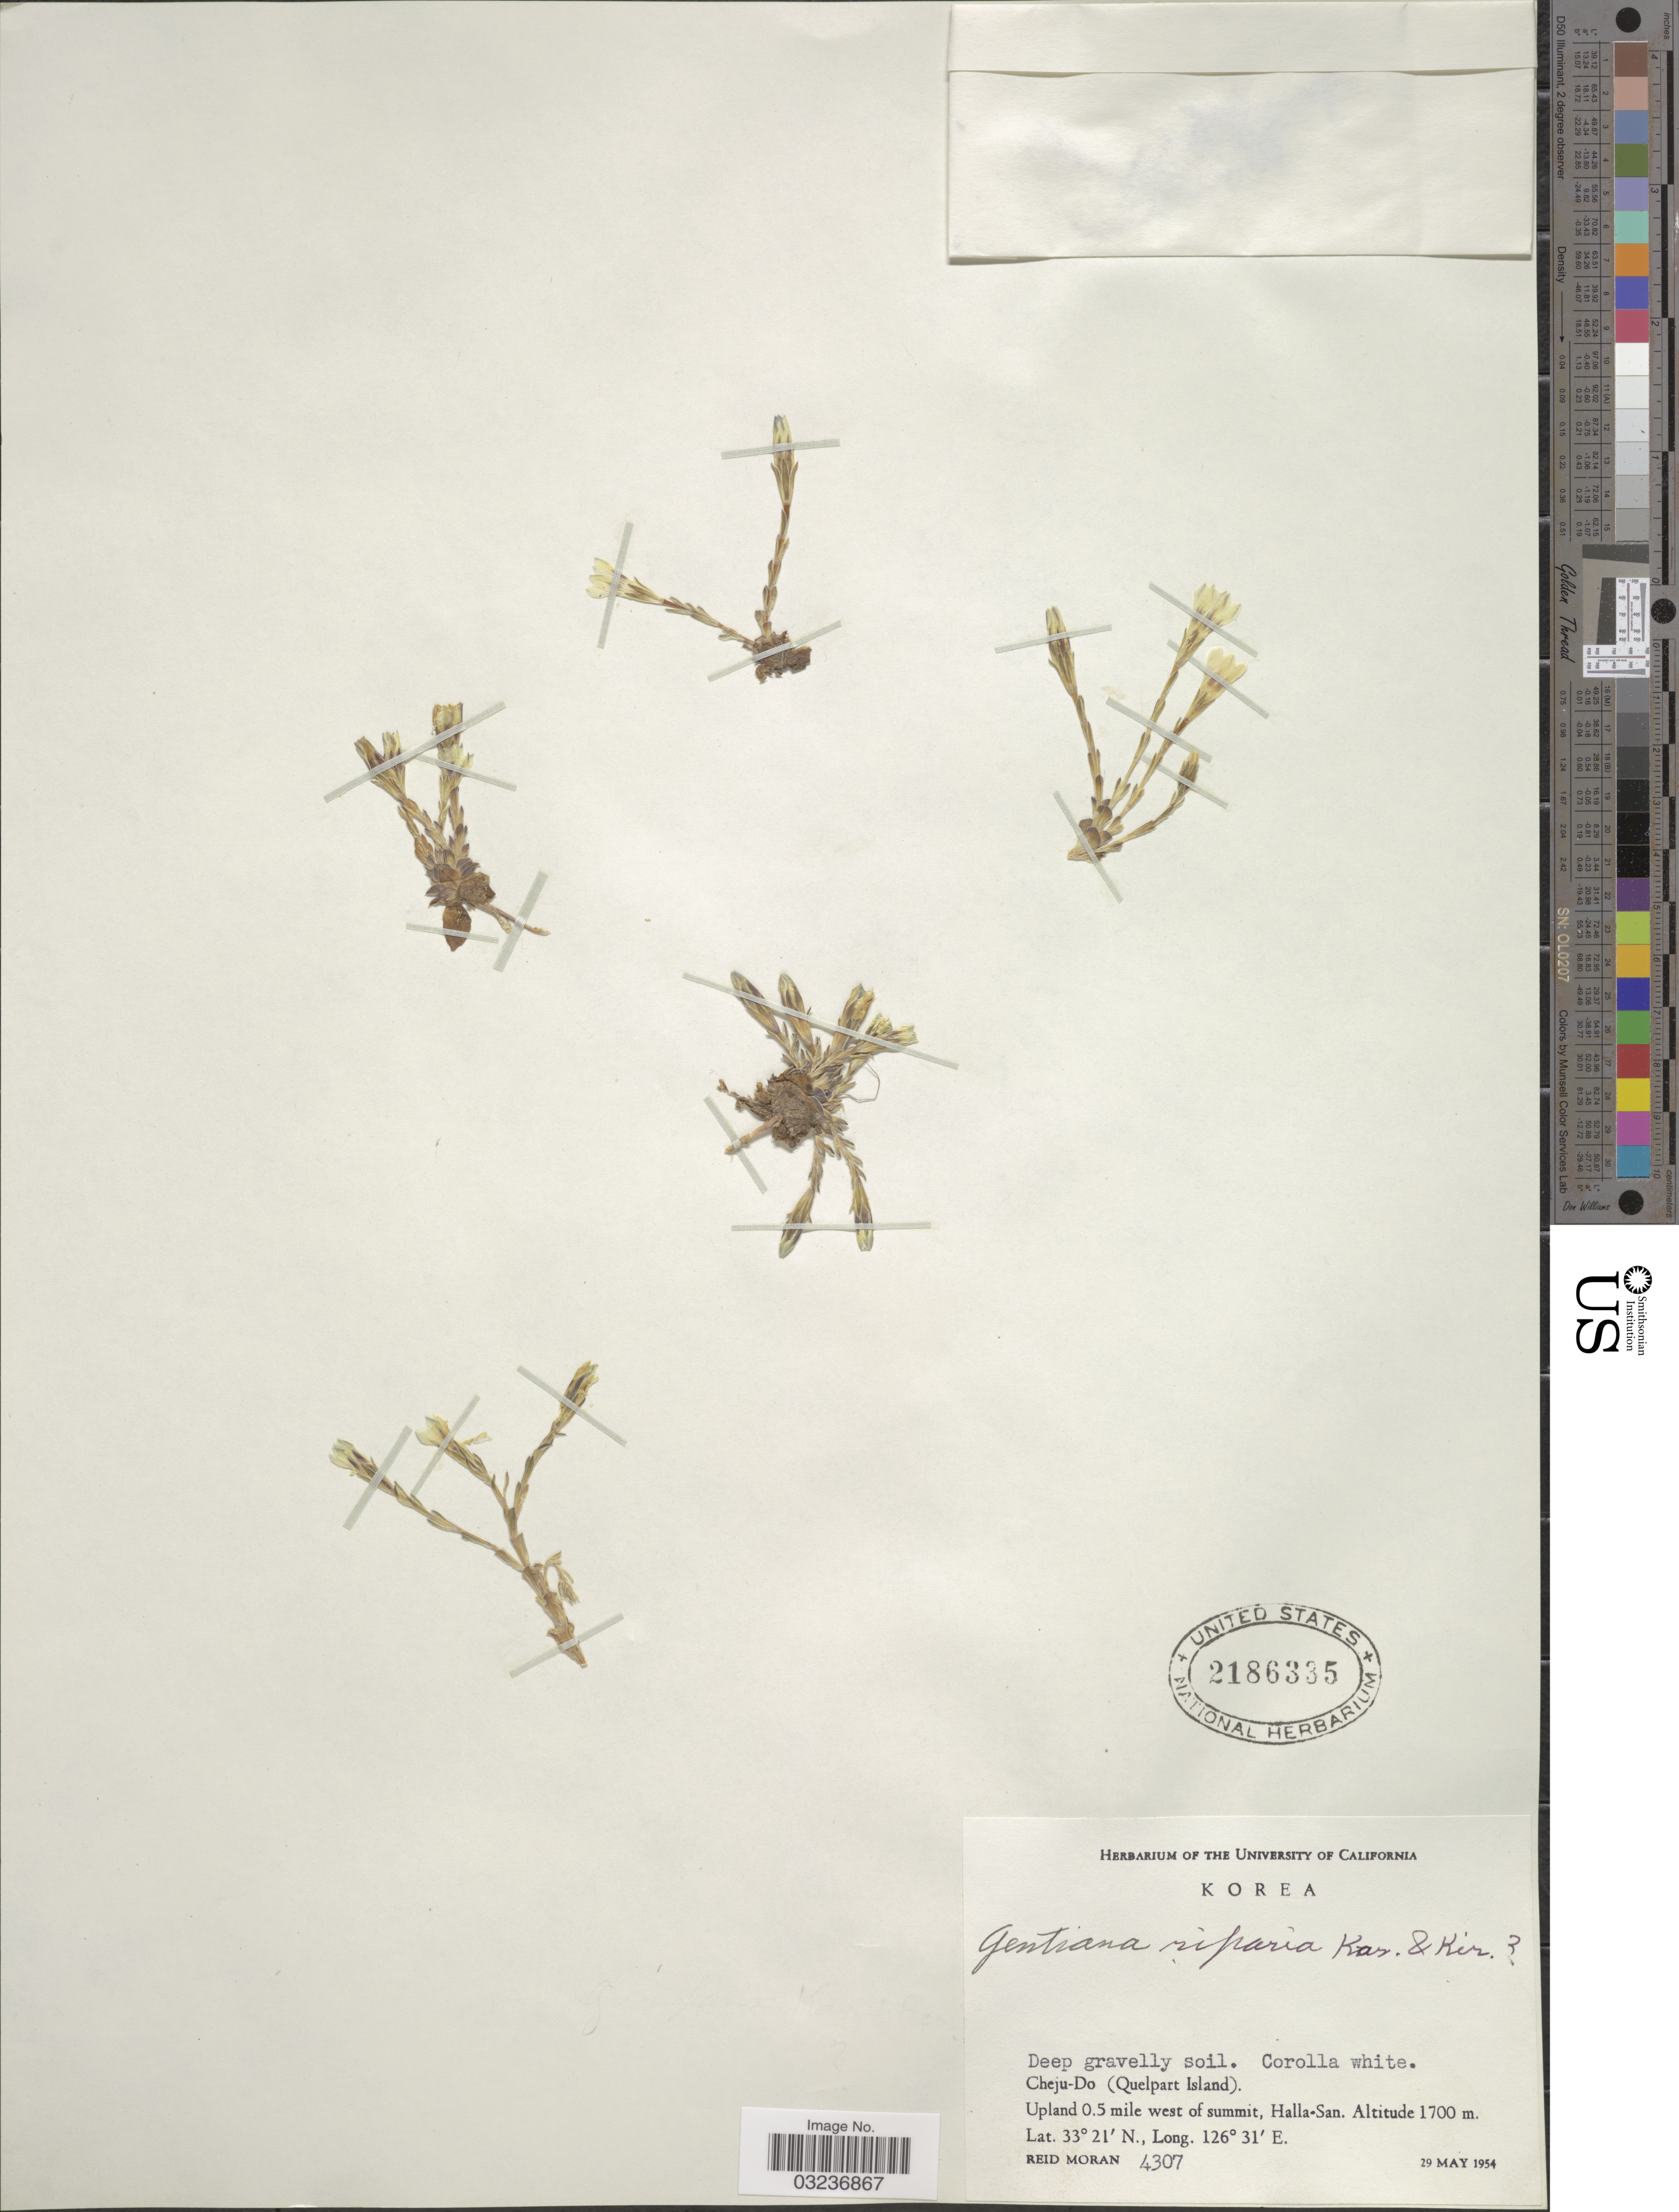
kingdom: Plantae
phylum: Tracheophyta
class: Magnoliopsida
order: Gentianales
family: Gentianaceae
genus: Gentiana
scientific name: Gentiana riparia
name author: Kar. & Kir.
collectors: R. Moran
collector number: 4307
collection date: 1954-05-29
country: South Korea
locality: Cheju-Do (Quelpart Island), Upland 0.5 mile west of summit, Halla-San.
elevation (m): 1700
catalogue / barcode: US 2186335